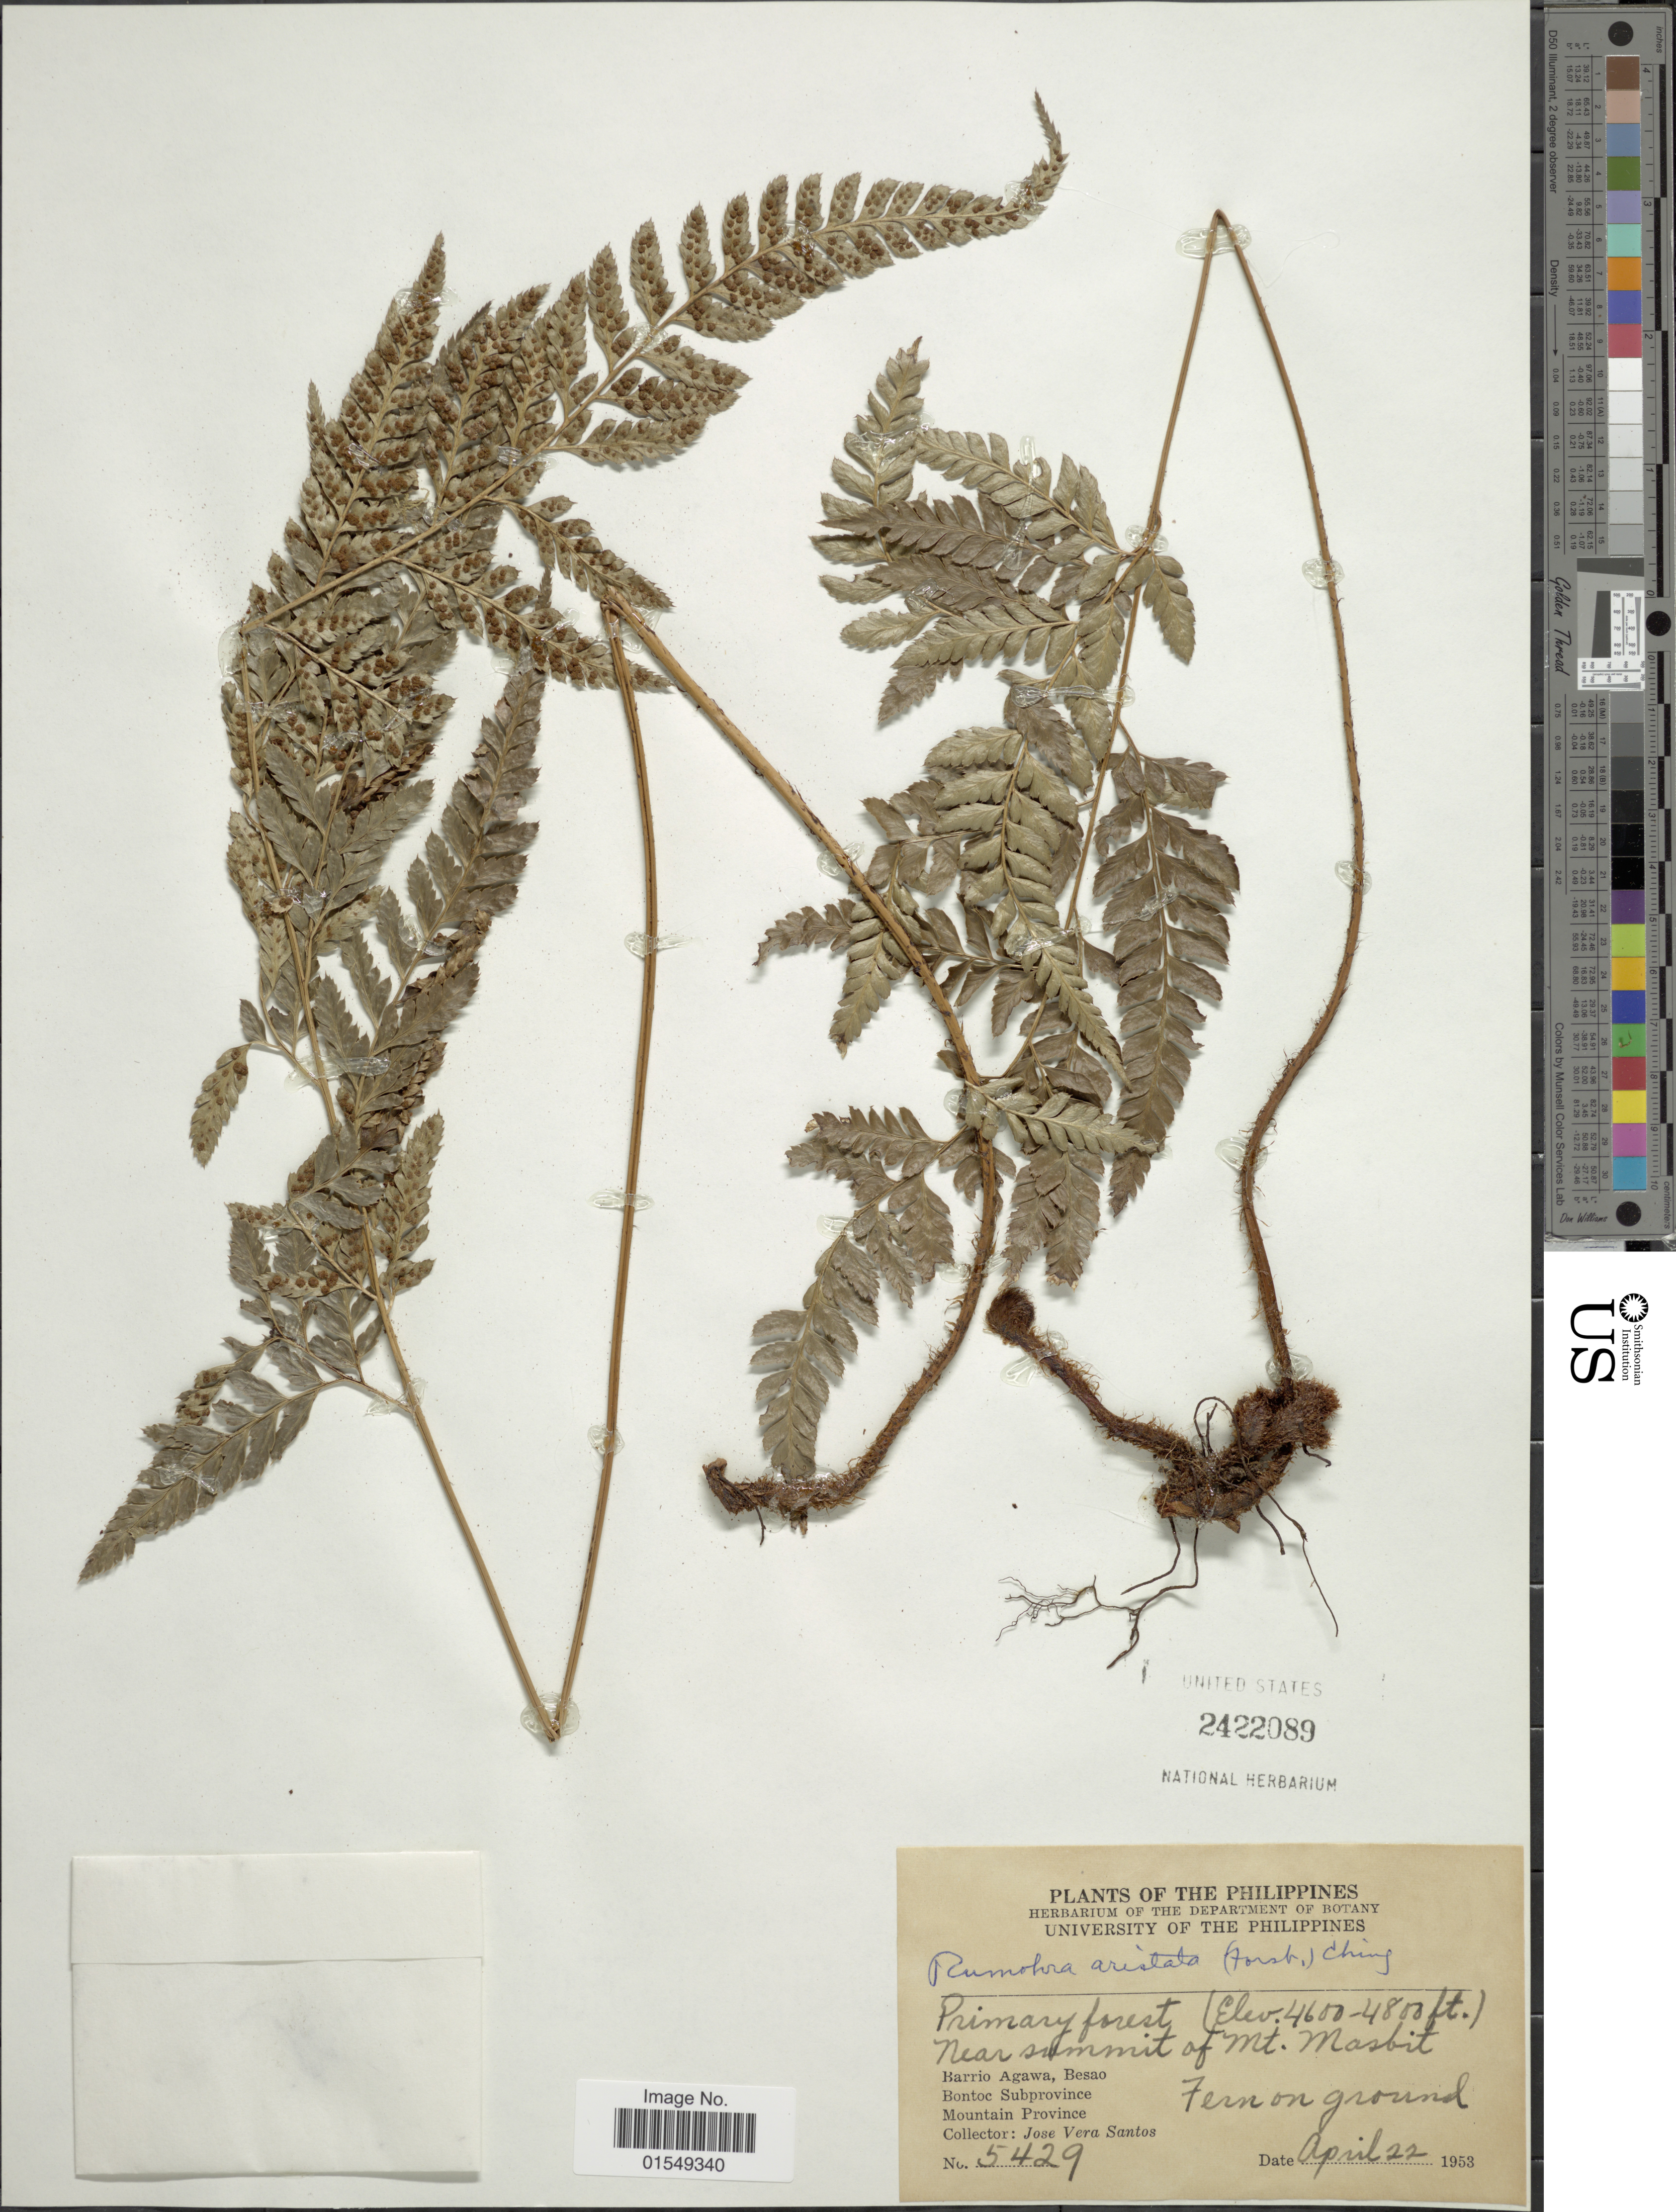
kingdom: Plantae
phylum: Tracheophyta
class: Polypodiopsida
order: Polypodiales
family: Dryopteridaceae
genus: Arachniodes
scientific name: Arachniodes aristata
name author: (G. Forst.) Tindale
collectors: J. Santos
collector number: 5429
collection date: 1953-04-22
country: Philippines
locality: Primary forest, near summit of Mt. Masbit, Barrio Agawa, Besao, Bontoc Subprovince, Mountain Province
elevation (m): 1402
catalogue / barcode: US 2422089